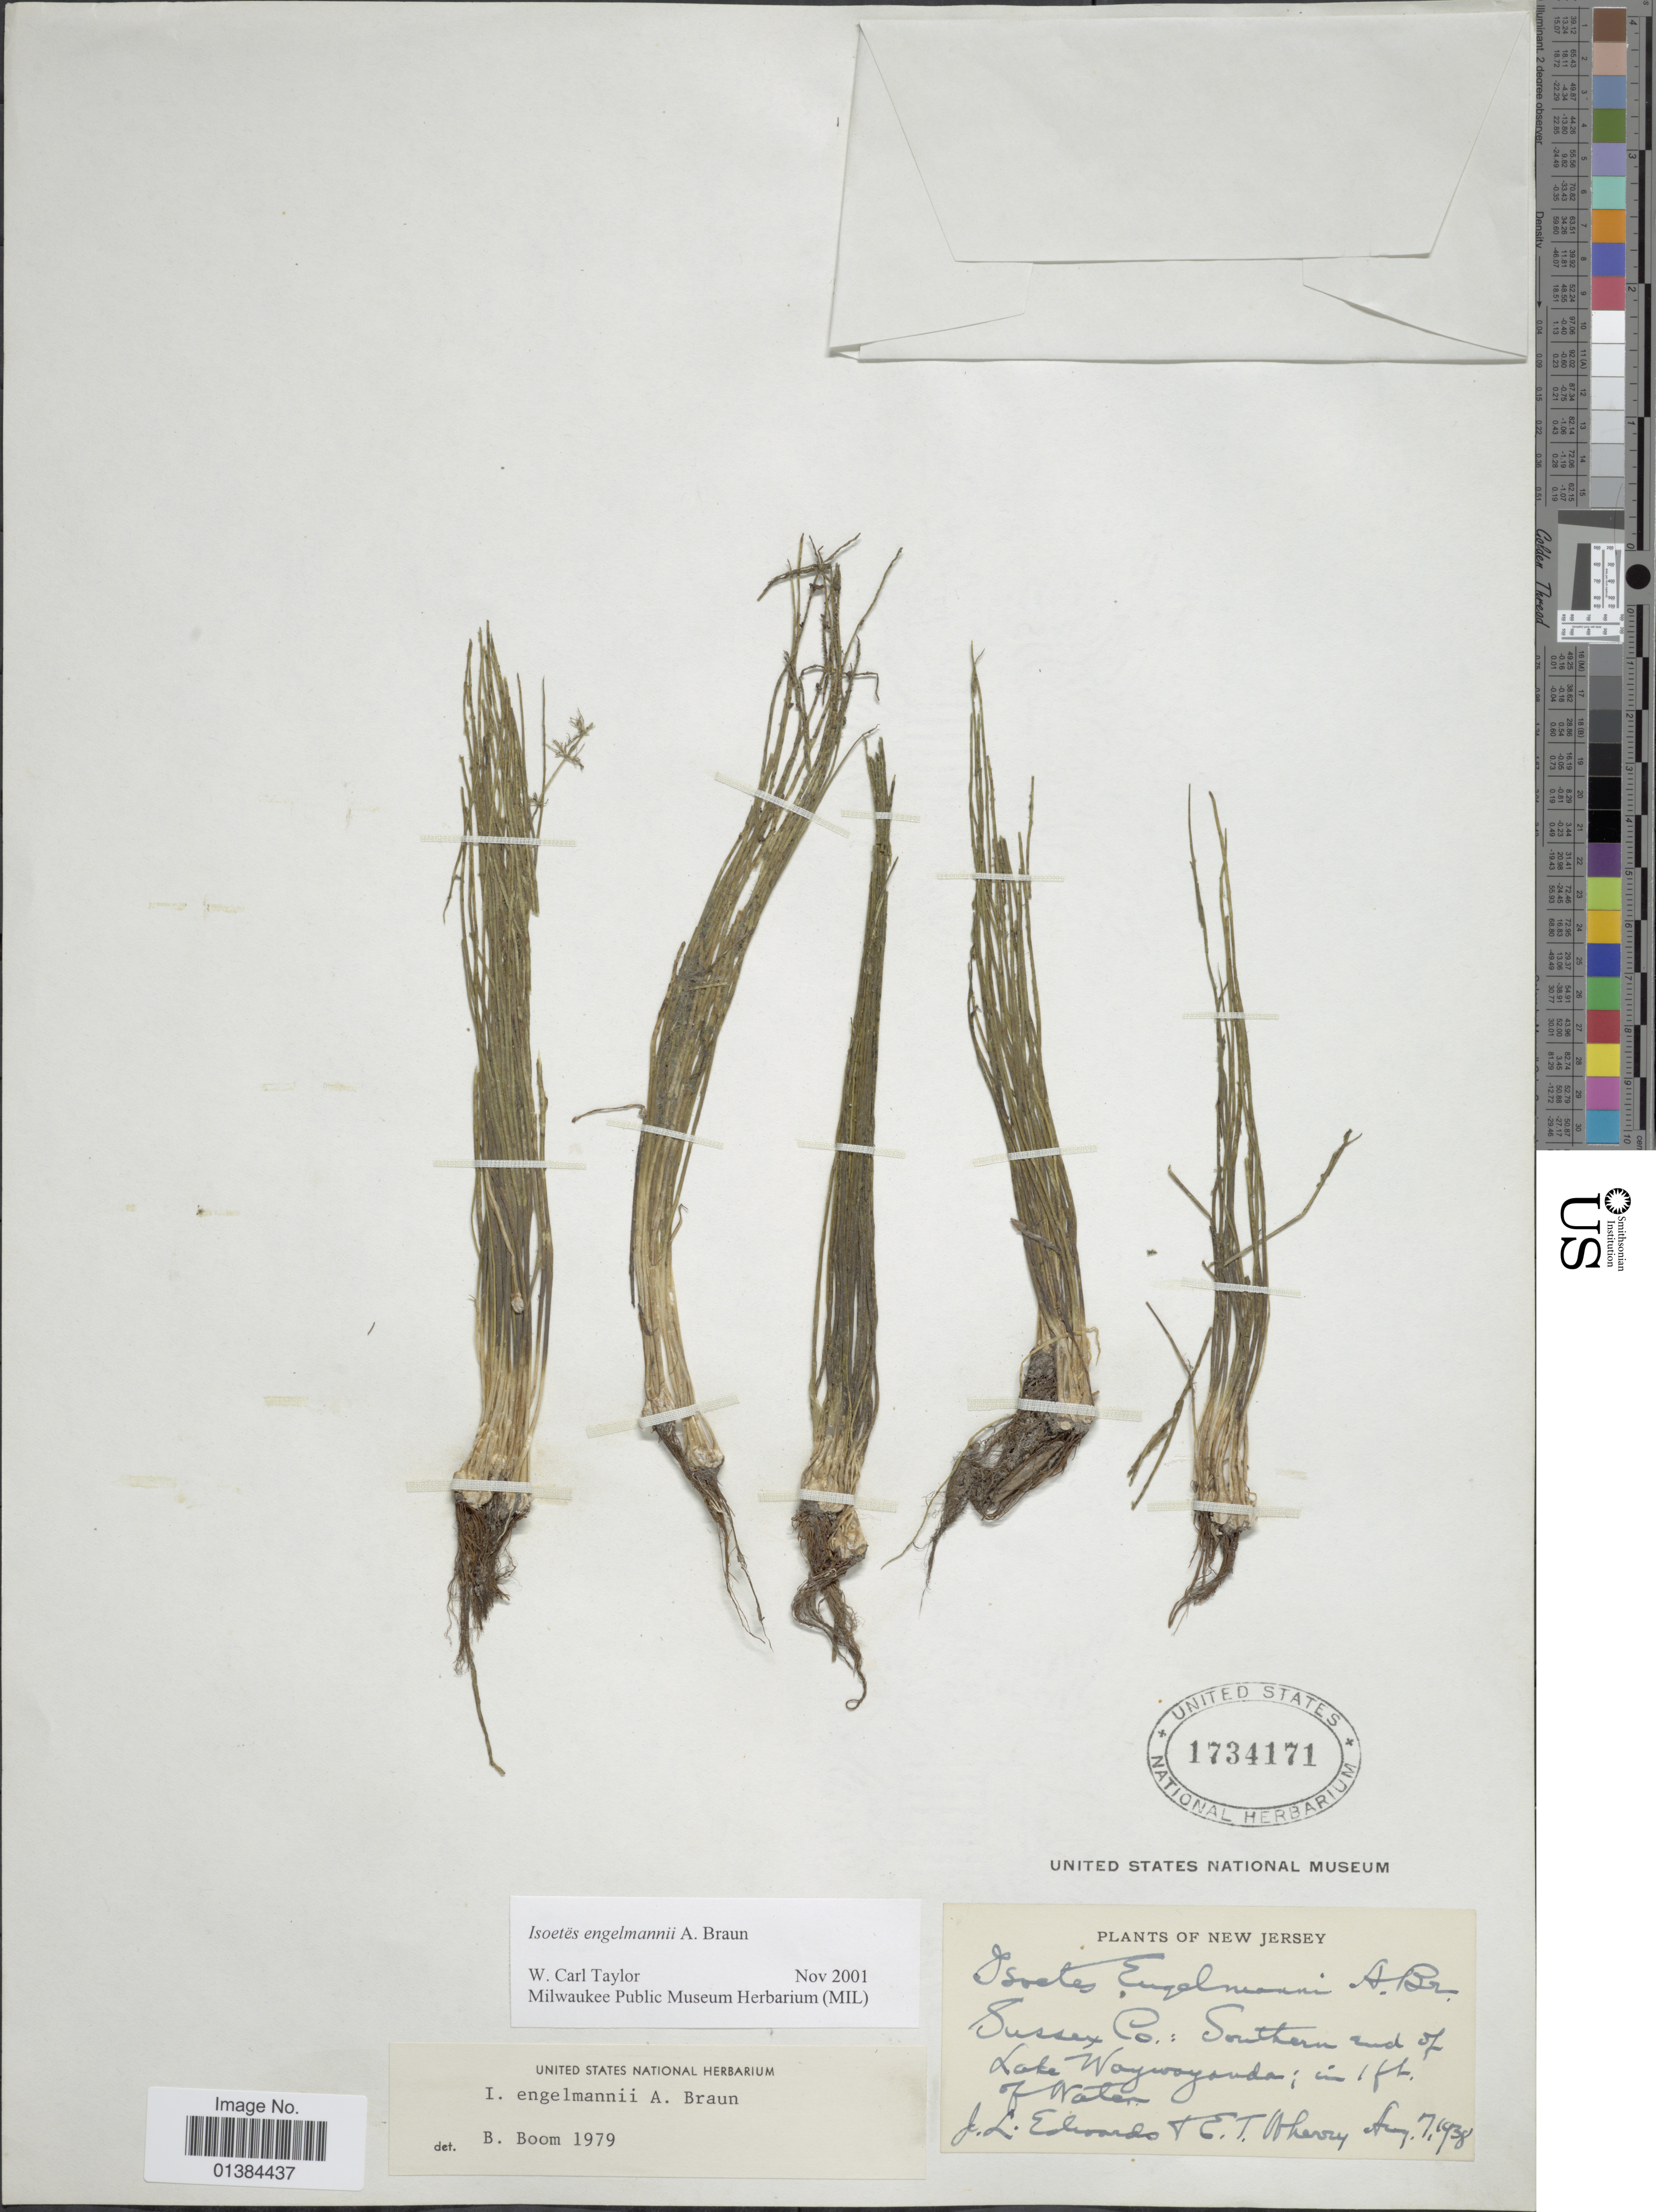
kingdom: Plantae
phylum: Tracheophyta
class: Lycopodiopsida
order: Isoetales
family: Isoetaceae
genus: Isoetes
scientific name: Isoetes engelmannii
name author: A. Braun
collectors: J. Edwards & E. T. Wherry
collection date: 1938-08-07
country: United States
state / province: New Jersey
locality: Sussex Co.: Southern end of Lake Waywayanda.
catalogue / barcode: US 1734171